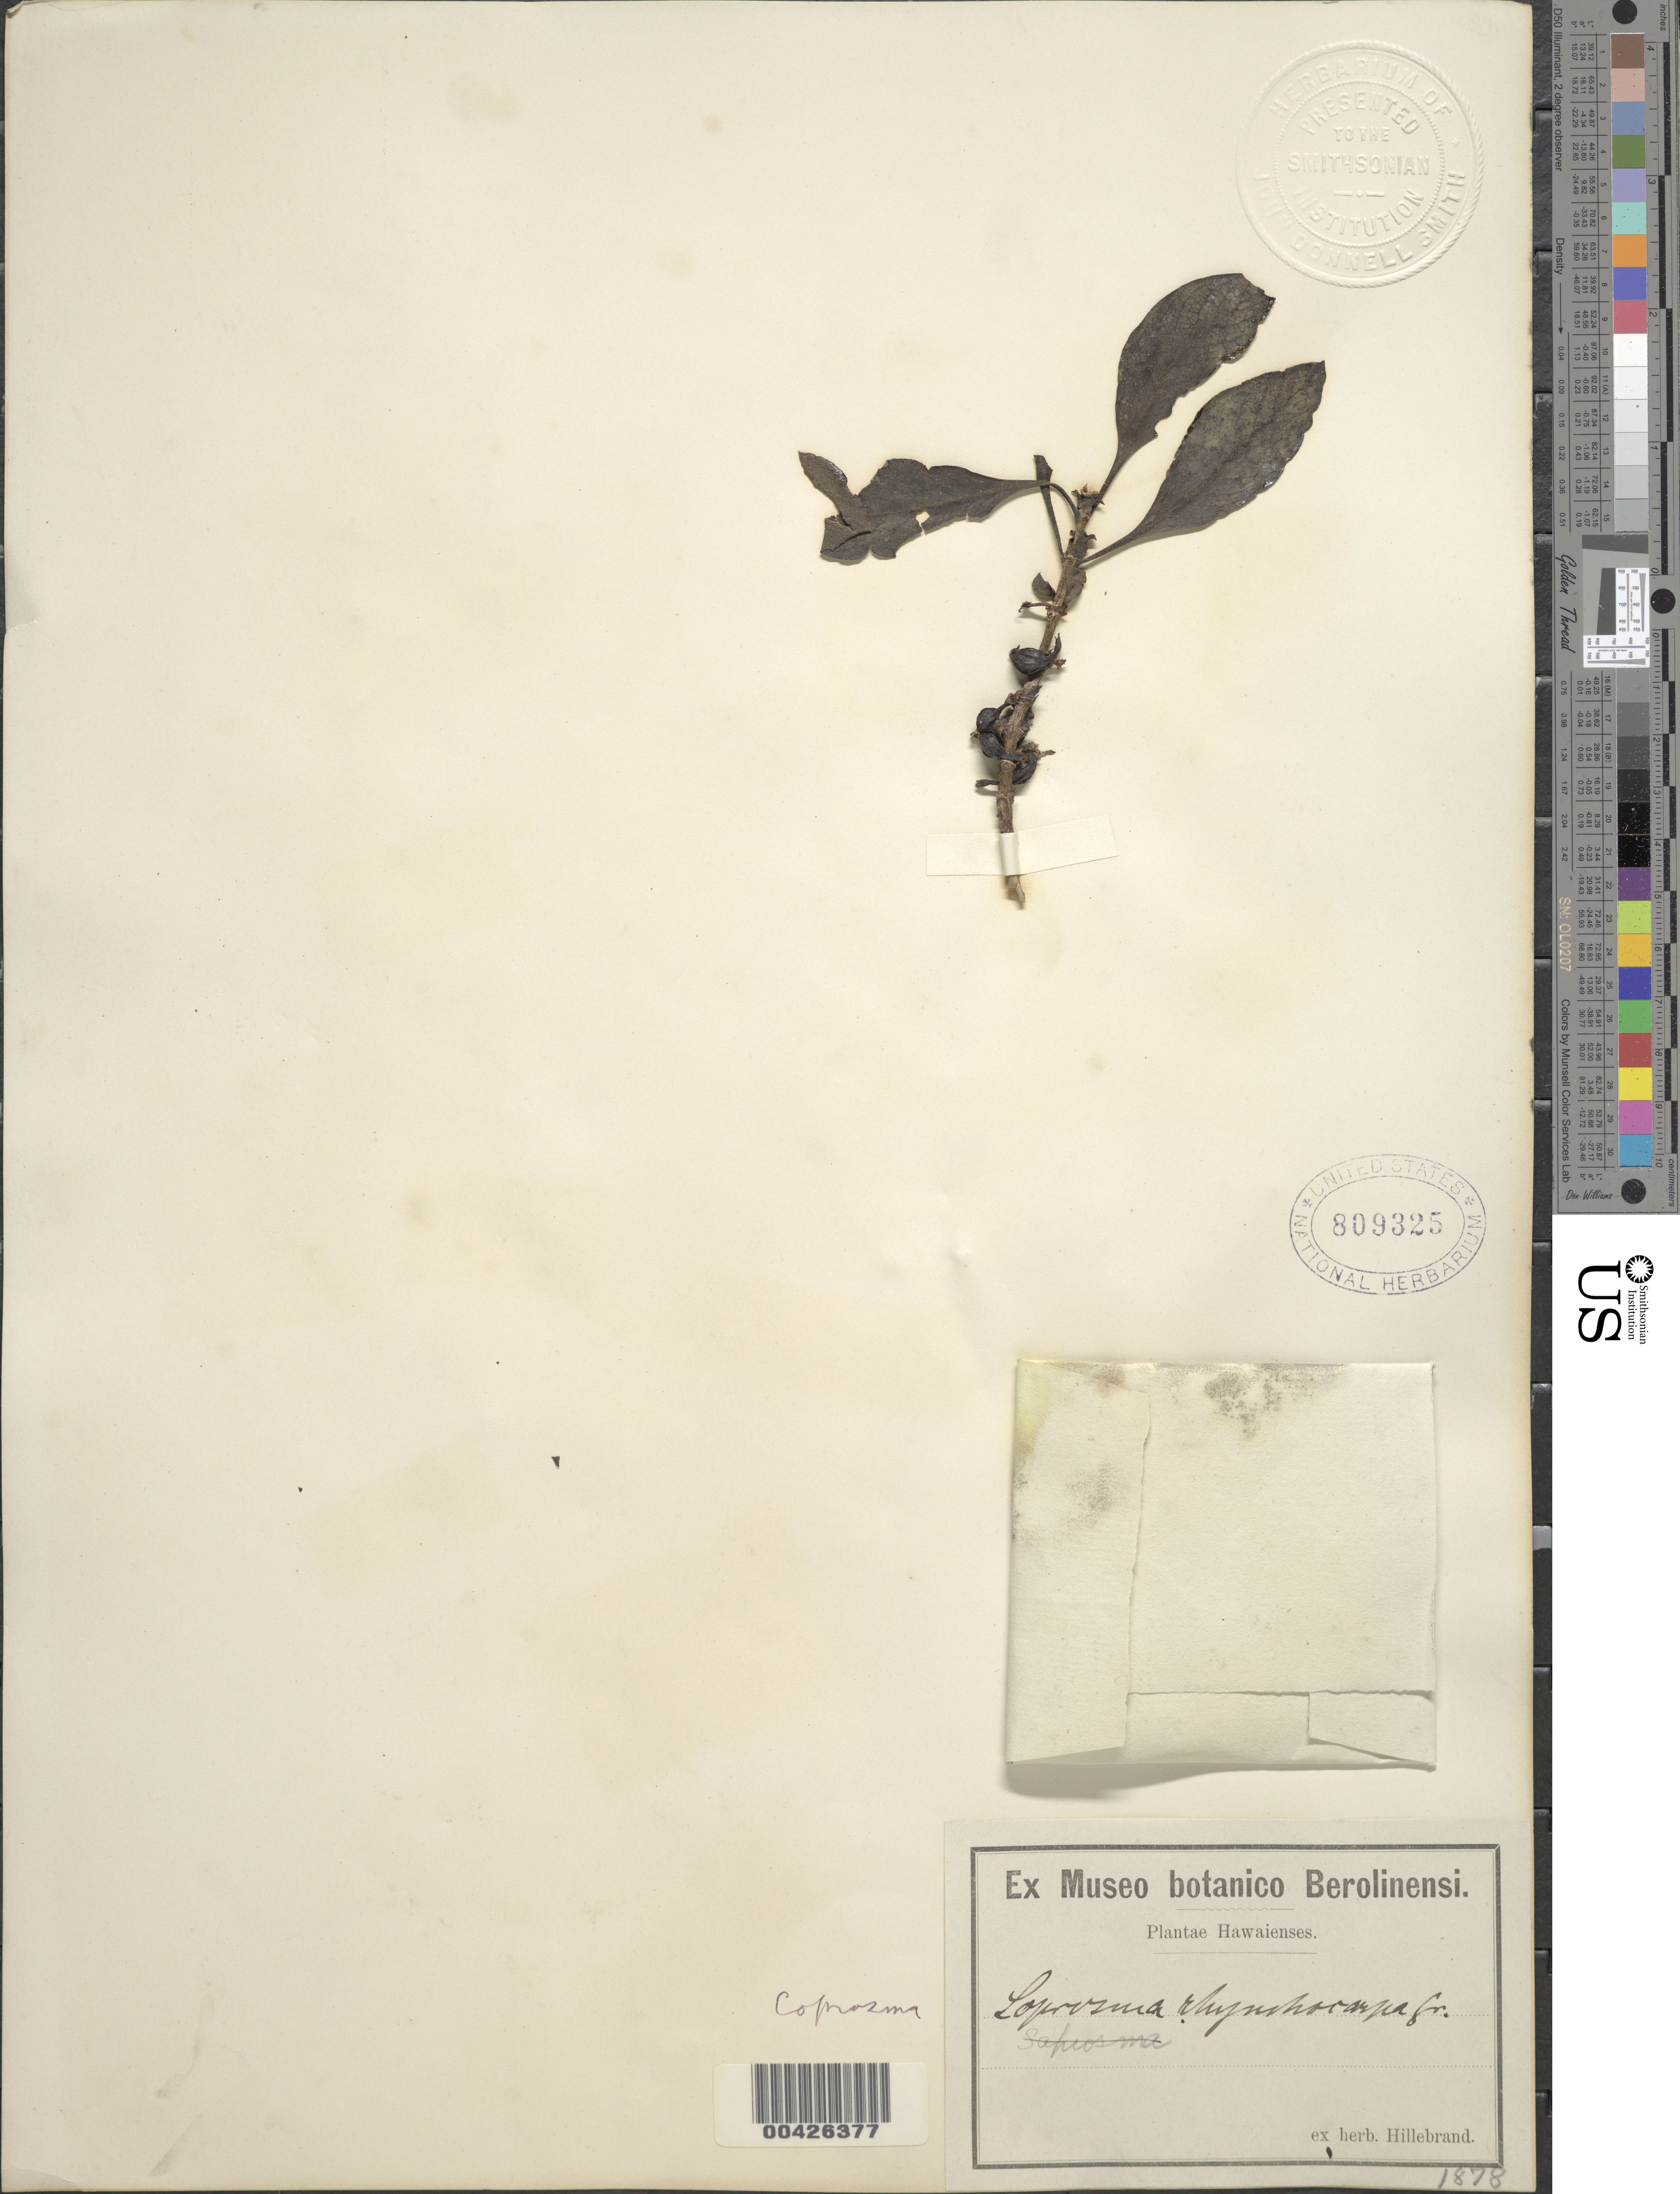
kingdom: Plantae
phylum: Tracheophyta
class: Magnoliopsida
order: Gentianales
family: Rubiaceae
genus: Coprosma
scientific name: Coprosma rhynchocarpa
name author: A. Gray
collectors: W. Hillebrand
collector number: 1878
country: United States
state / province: Hawaii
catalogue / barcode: US 809325